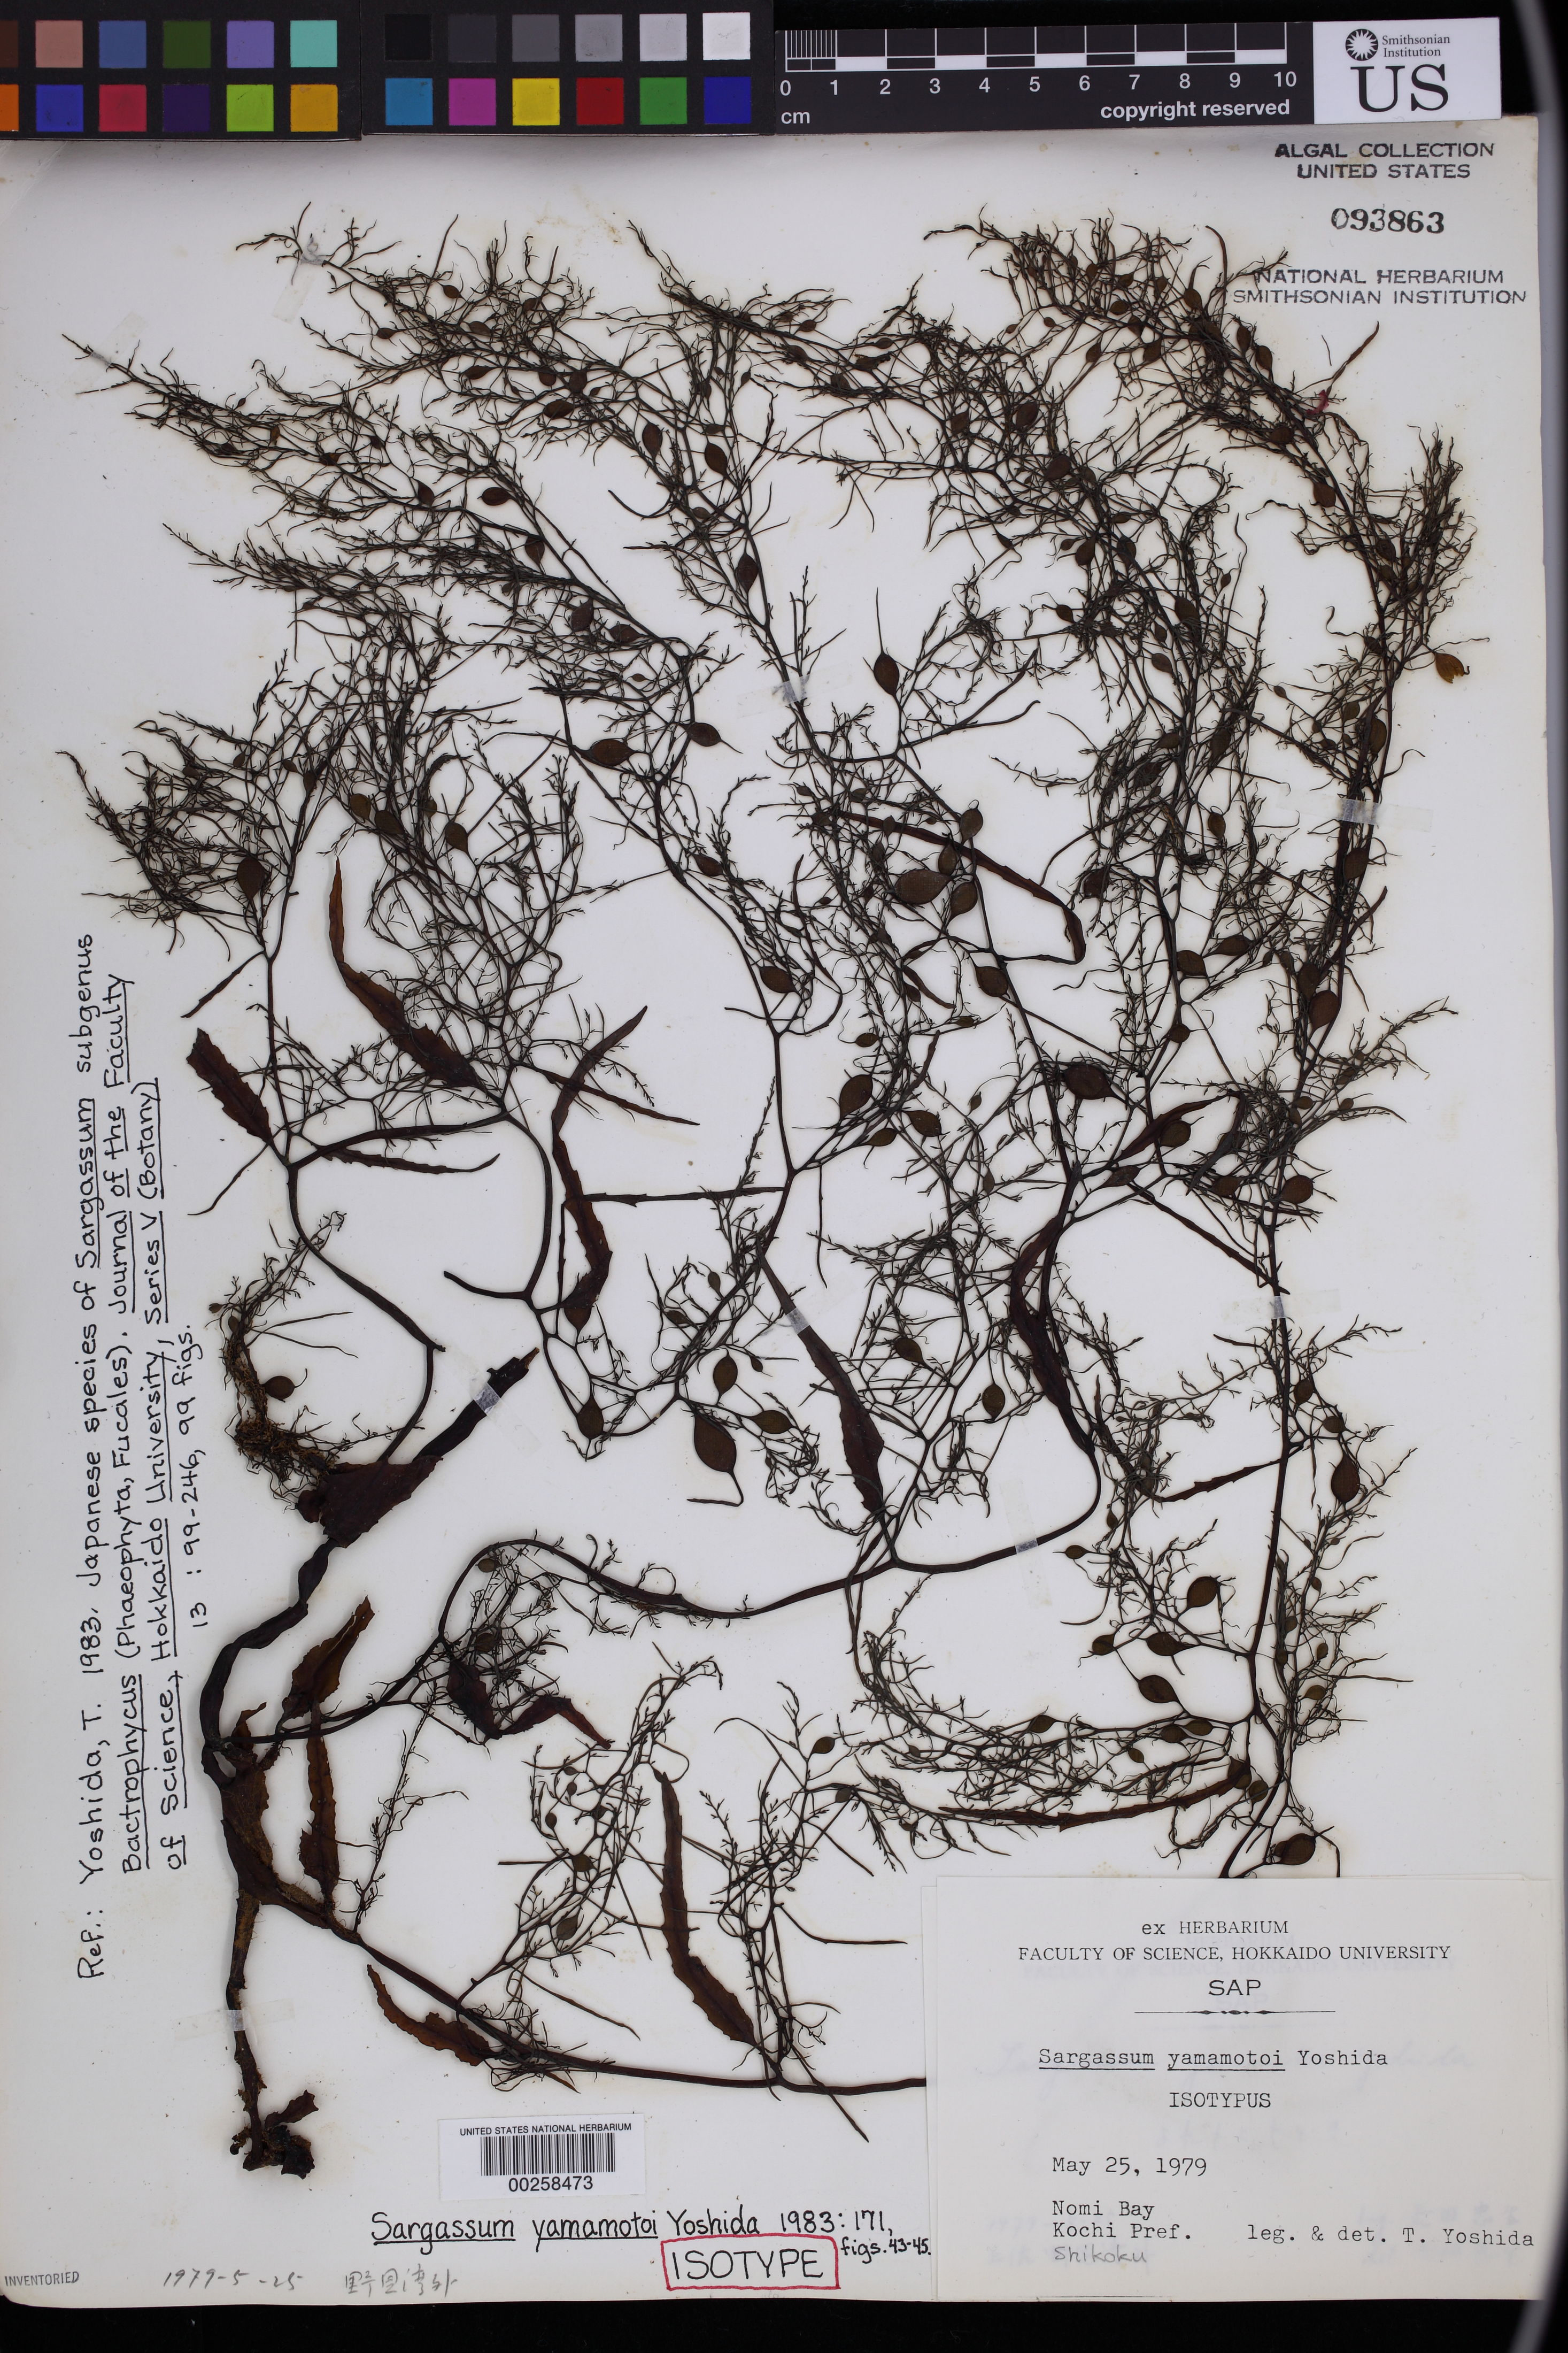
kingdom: Chromista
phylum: Ochrophyta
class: Phaeophyceae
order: Fucales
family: Sargassaceae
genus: Sargassum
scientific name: Sargassum yamamotoi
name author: Yoshida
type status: Isotype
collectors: T. Yoshida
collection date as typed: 25 May 1979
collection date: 1979-05-25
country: Japan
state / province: Koti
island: Shikoku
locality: Nomi Bay.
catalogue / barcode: US 93863